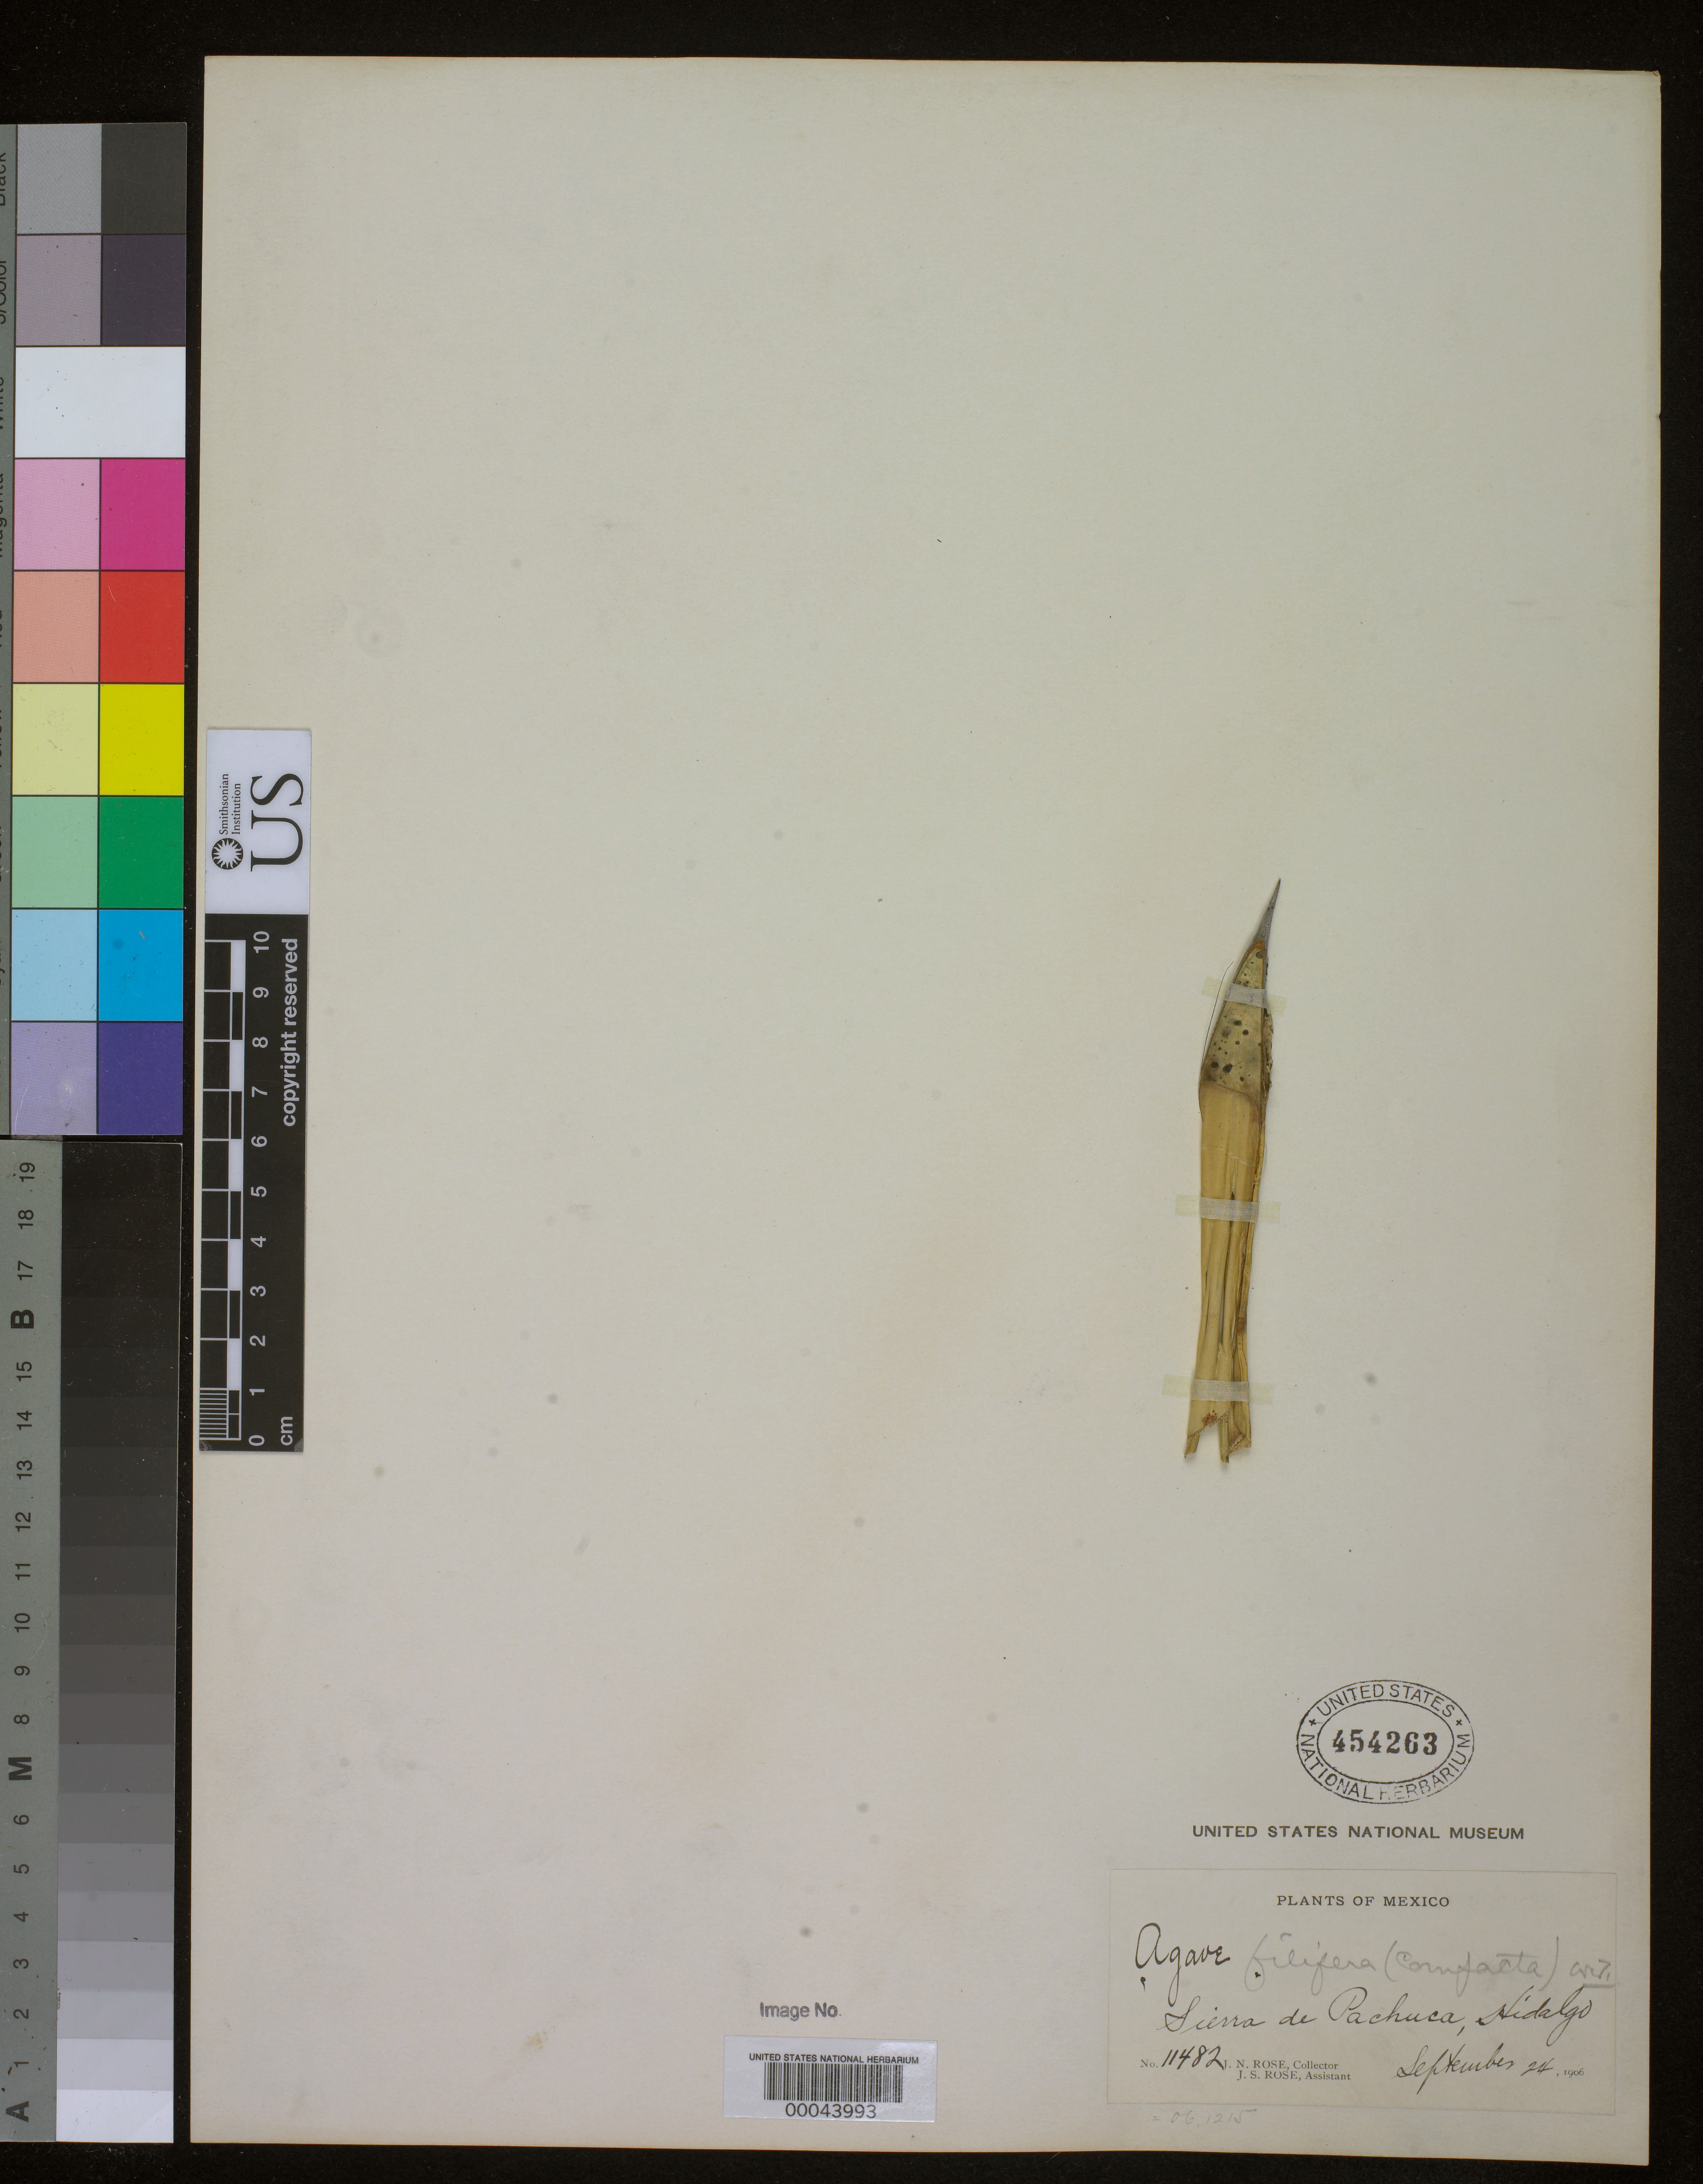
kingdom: Plantae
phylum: Tracheophyta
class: Liliopsida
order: Asparagales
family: Asparagaceae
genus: Agave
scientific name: Agave filifera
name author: Salm-Dyck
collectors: J. N. Rose & J. S. Rose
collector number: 11482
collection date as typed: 24 Sep 1906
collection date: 1906-09-24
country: Mexico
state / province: Hidalgo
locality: Sierra de Pachuca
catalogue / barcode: US 454263